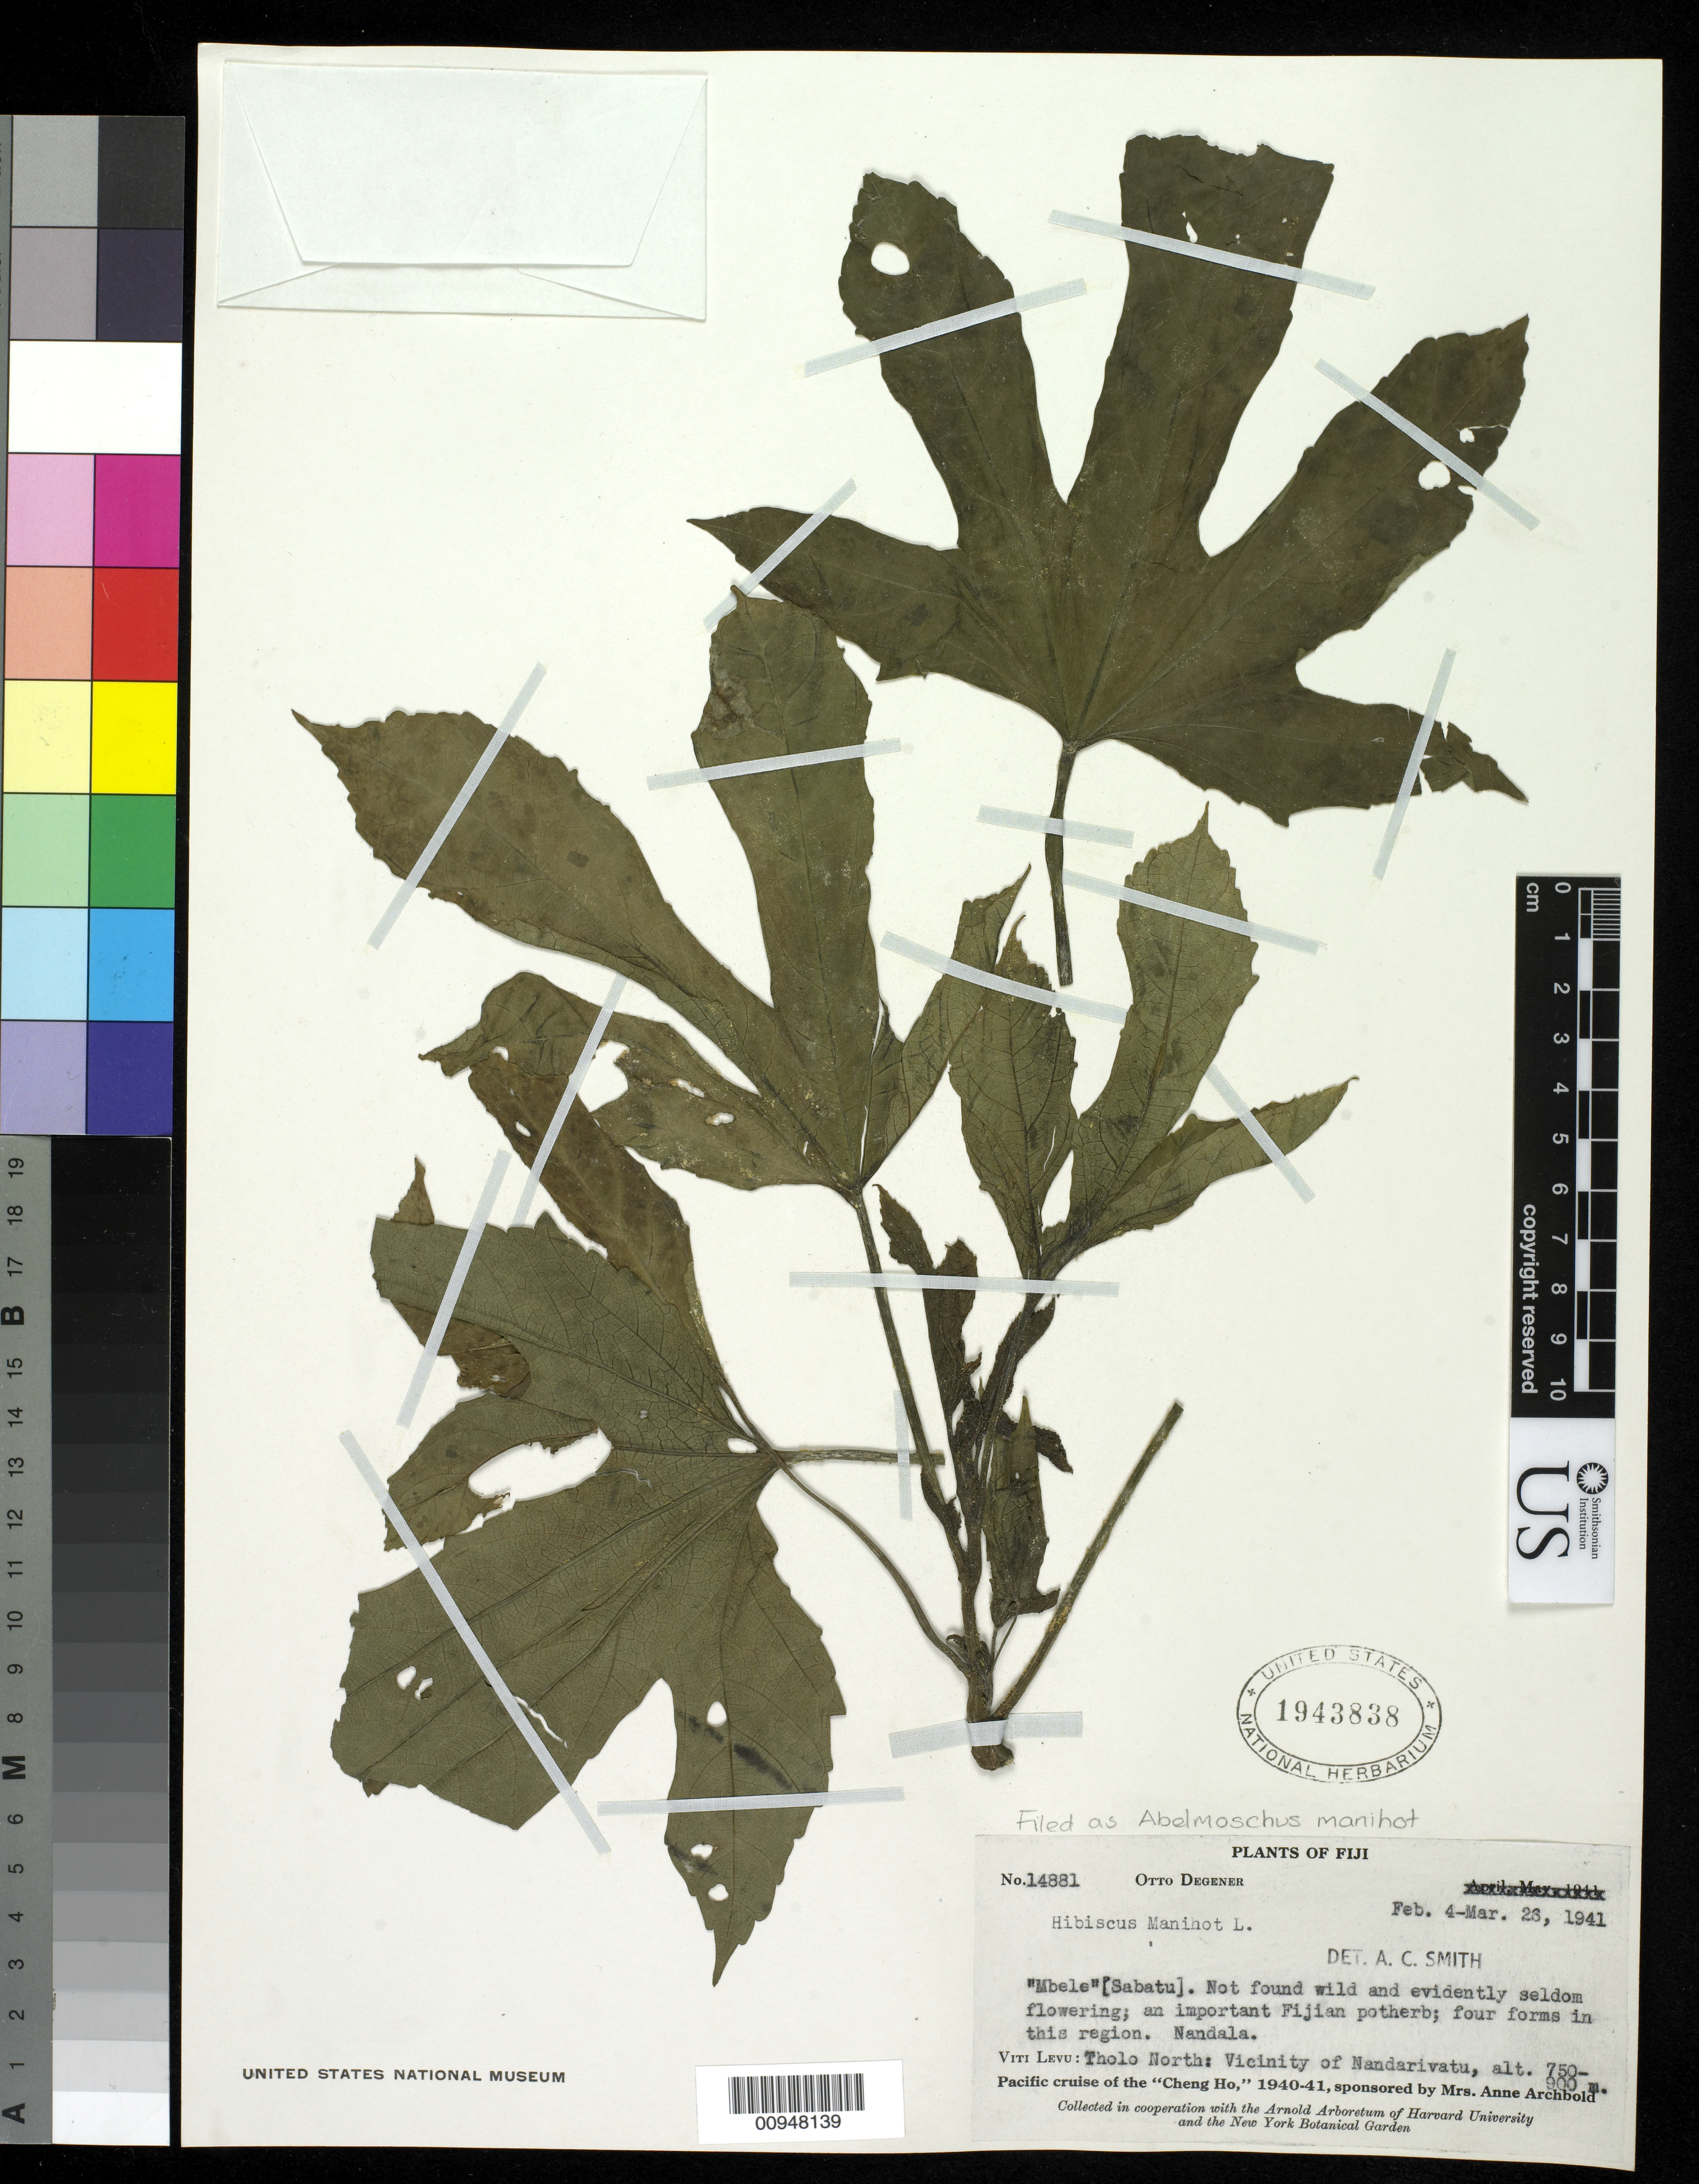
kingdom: Plantae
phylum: Tracheophyta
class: Magnoliopsida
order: Malvales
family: Malvaceae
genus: Abelmoschus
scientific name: Abelmoschus manihot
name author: (L.) Medik.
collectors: O. Degener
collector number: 14881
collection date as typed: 04 Feb 1941 to 26 Mar 1941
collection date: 1941-02-04/1941-03-26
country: Fiji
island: Viti Levu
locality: Tholo North: Vicinity of Nandarivatu.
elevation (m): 750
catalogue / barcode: US 1943838